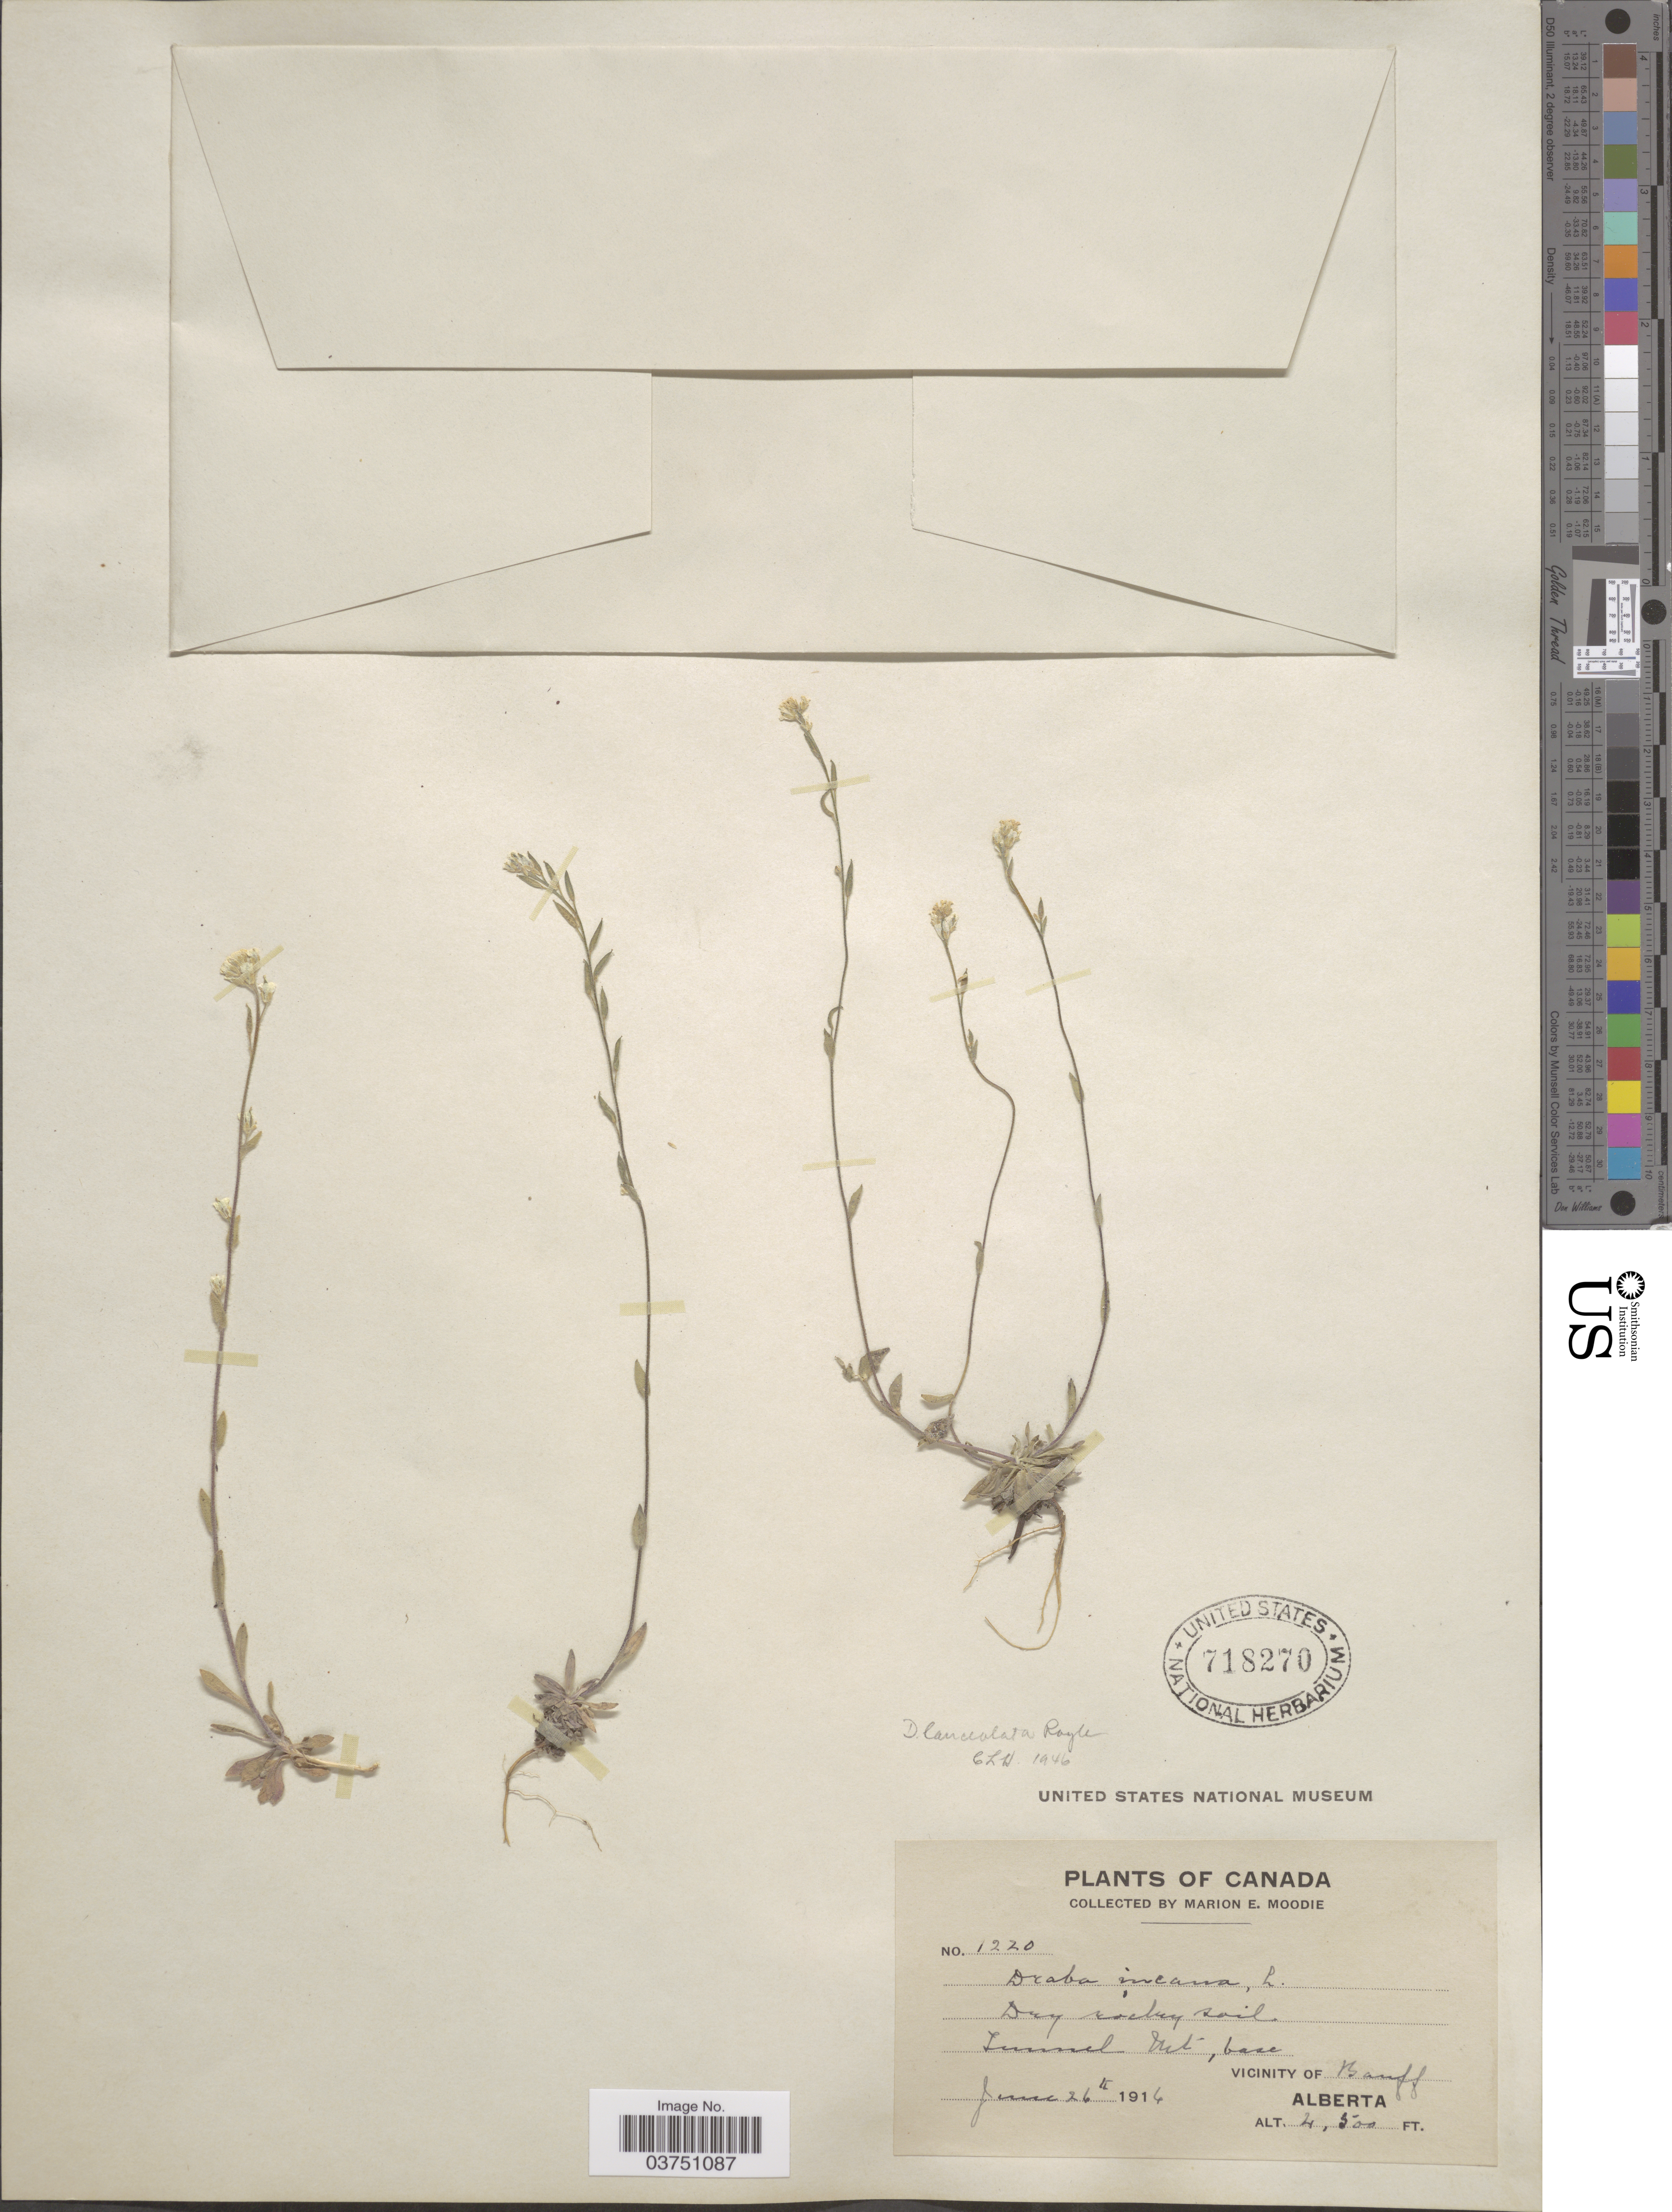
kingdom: Plantae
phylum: Tracheophyta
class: Magnoliopsida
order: Brassicales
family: Brassicaceae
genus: Draba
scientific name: Draba cana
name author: Rydb.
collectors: M. E. Moodie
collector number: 1220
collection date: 1916-06-26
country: Canada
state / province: Alberta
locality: Tunnel Mt, base. Vicinity of Banff.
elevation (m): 1372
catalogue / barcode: US 718270